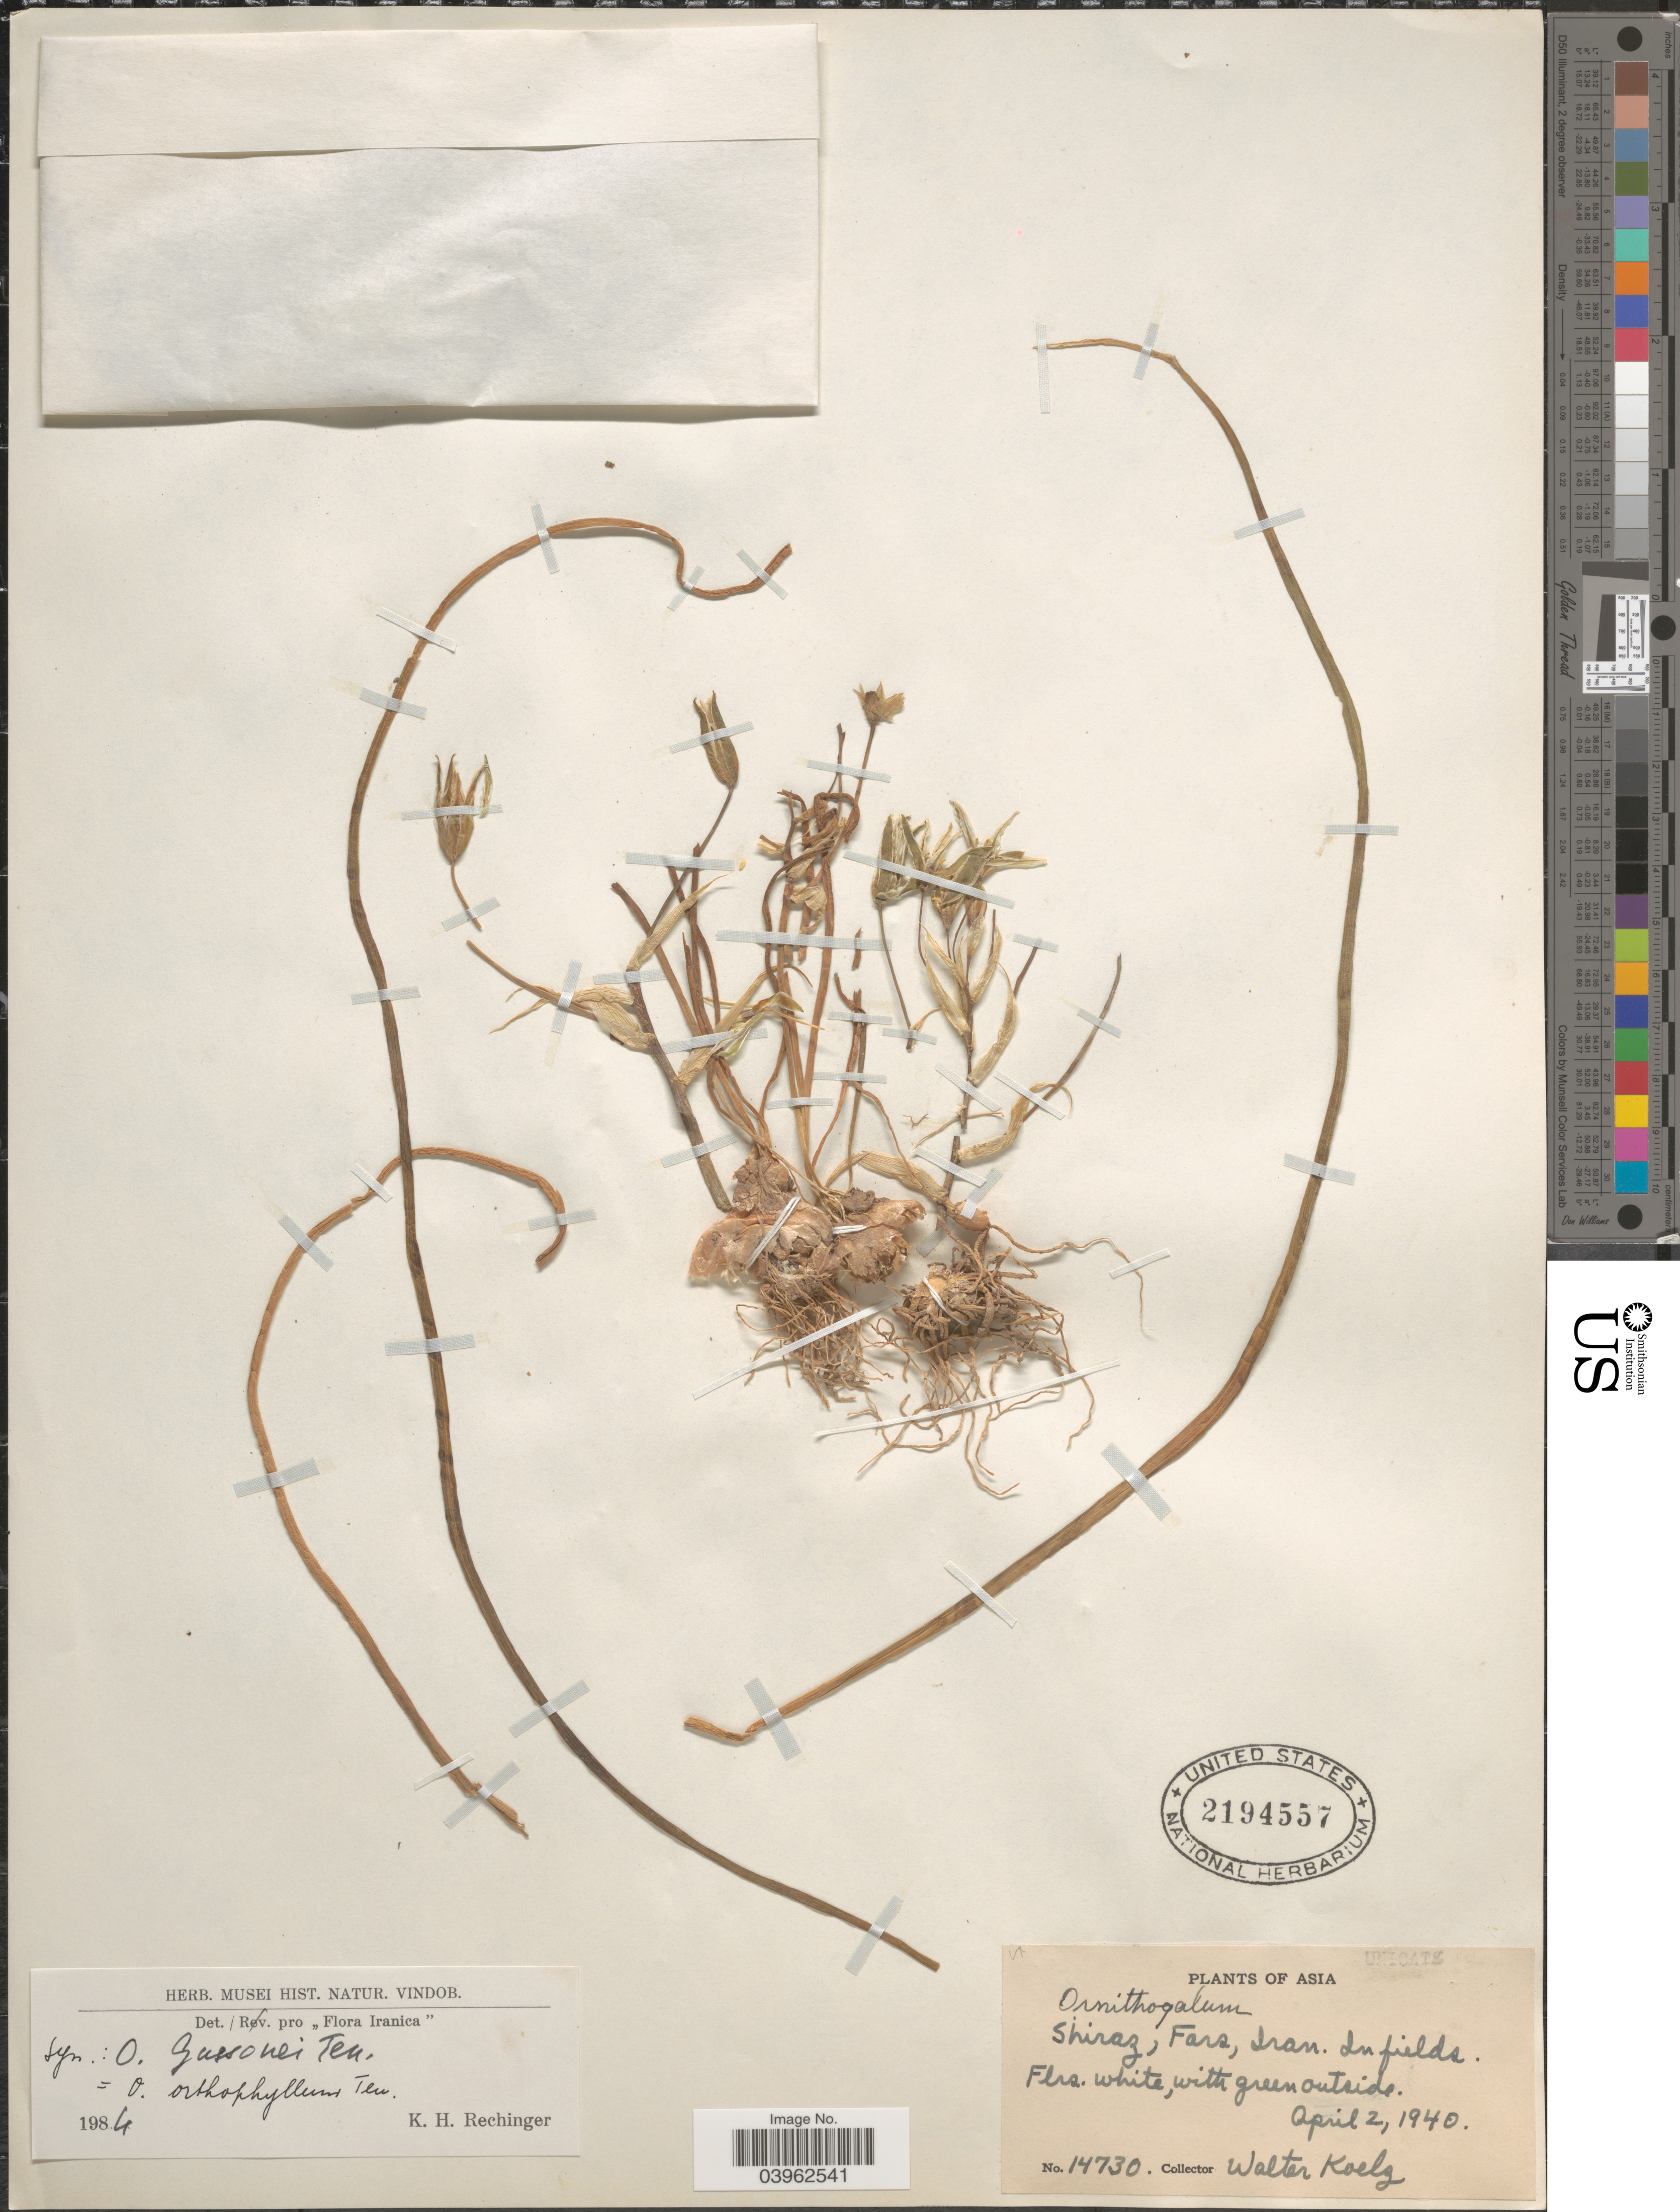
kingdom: Plantae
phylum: Tracheophyta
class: Liliopsida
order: Asparagales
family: Asparagaceae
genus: Ornithogalum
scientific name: Ornithogalum gussonei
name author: Ten.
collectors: W. N. Koelz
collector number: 14730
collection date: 1940-04-02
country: Iran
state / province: Fars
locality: Shiraz.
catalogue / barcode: US 2194557